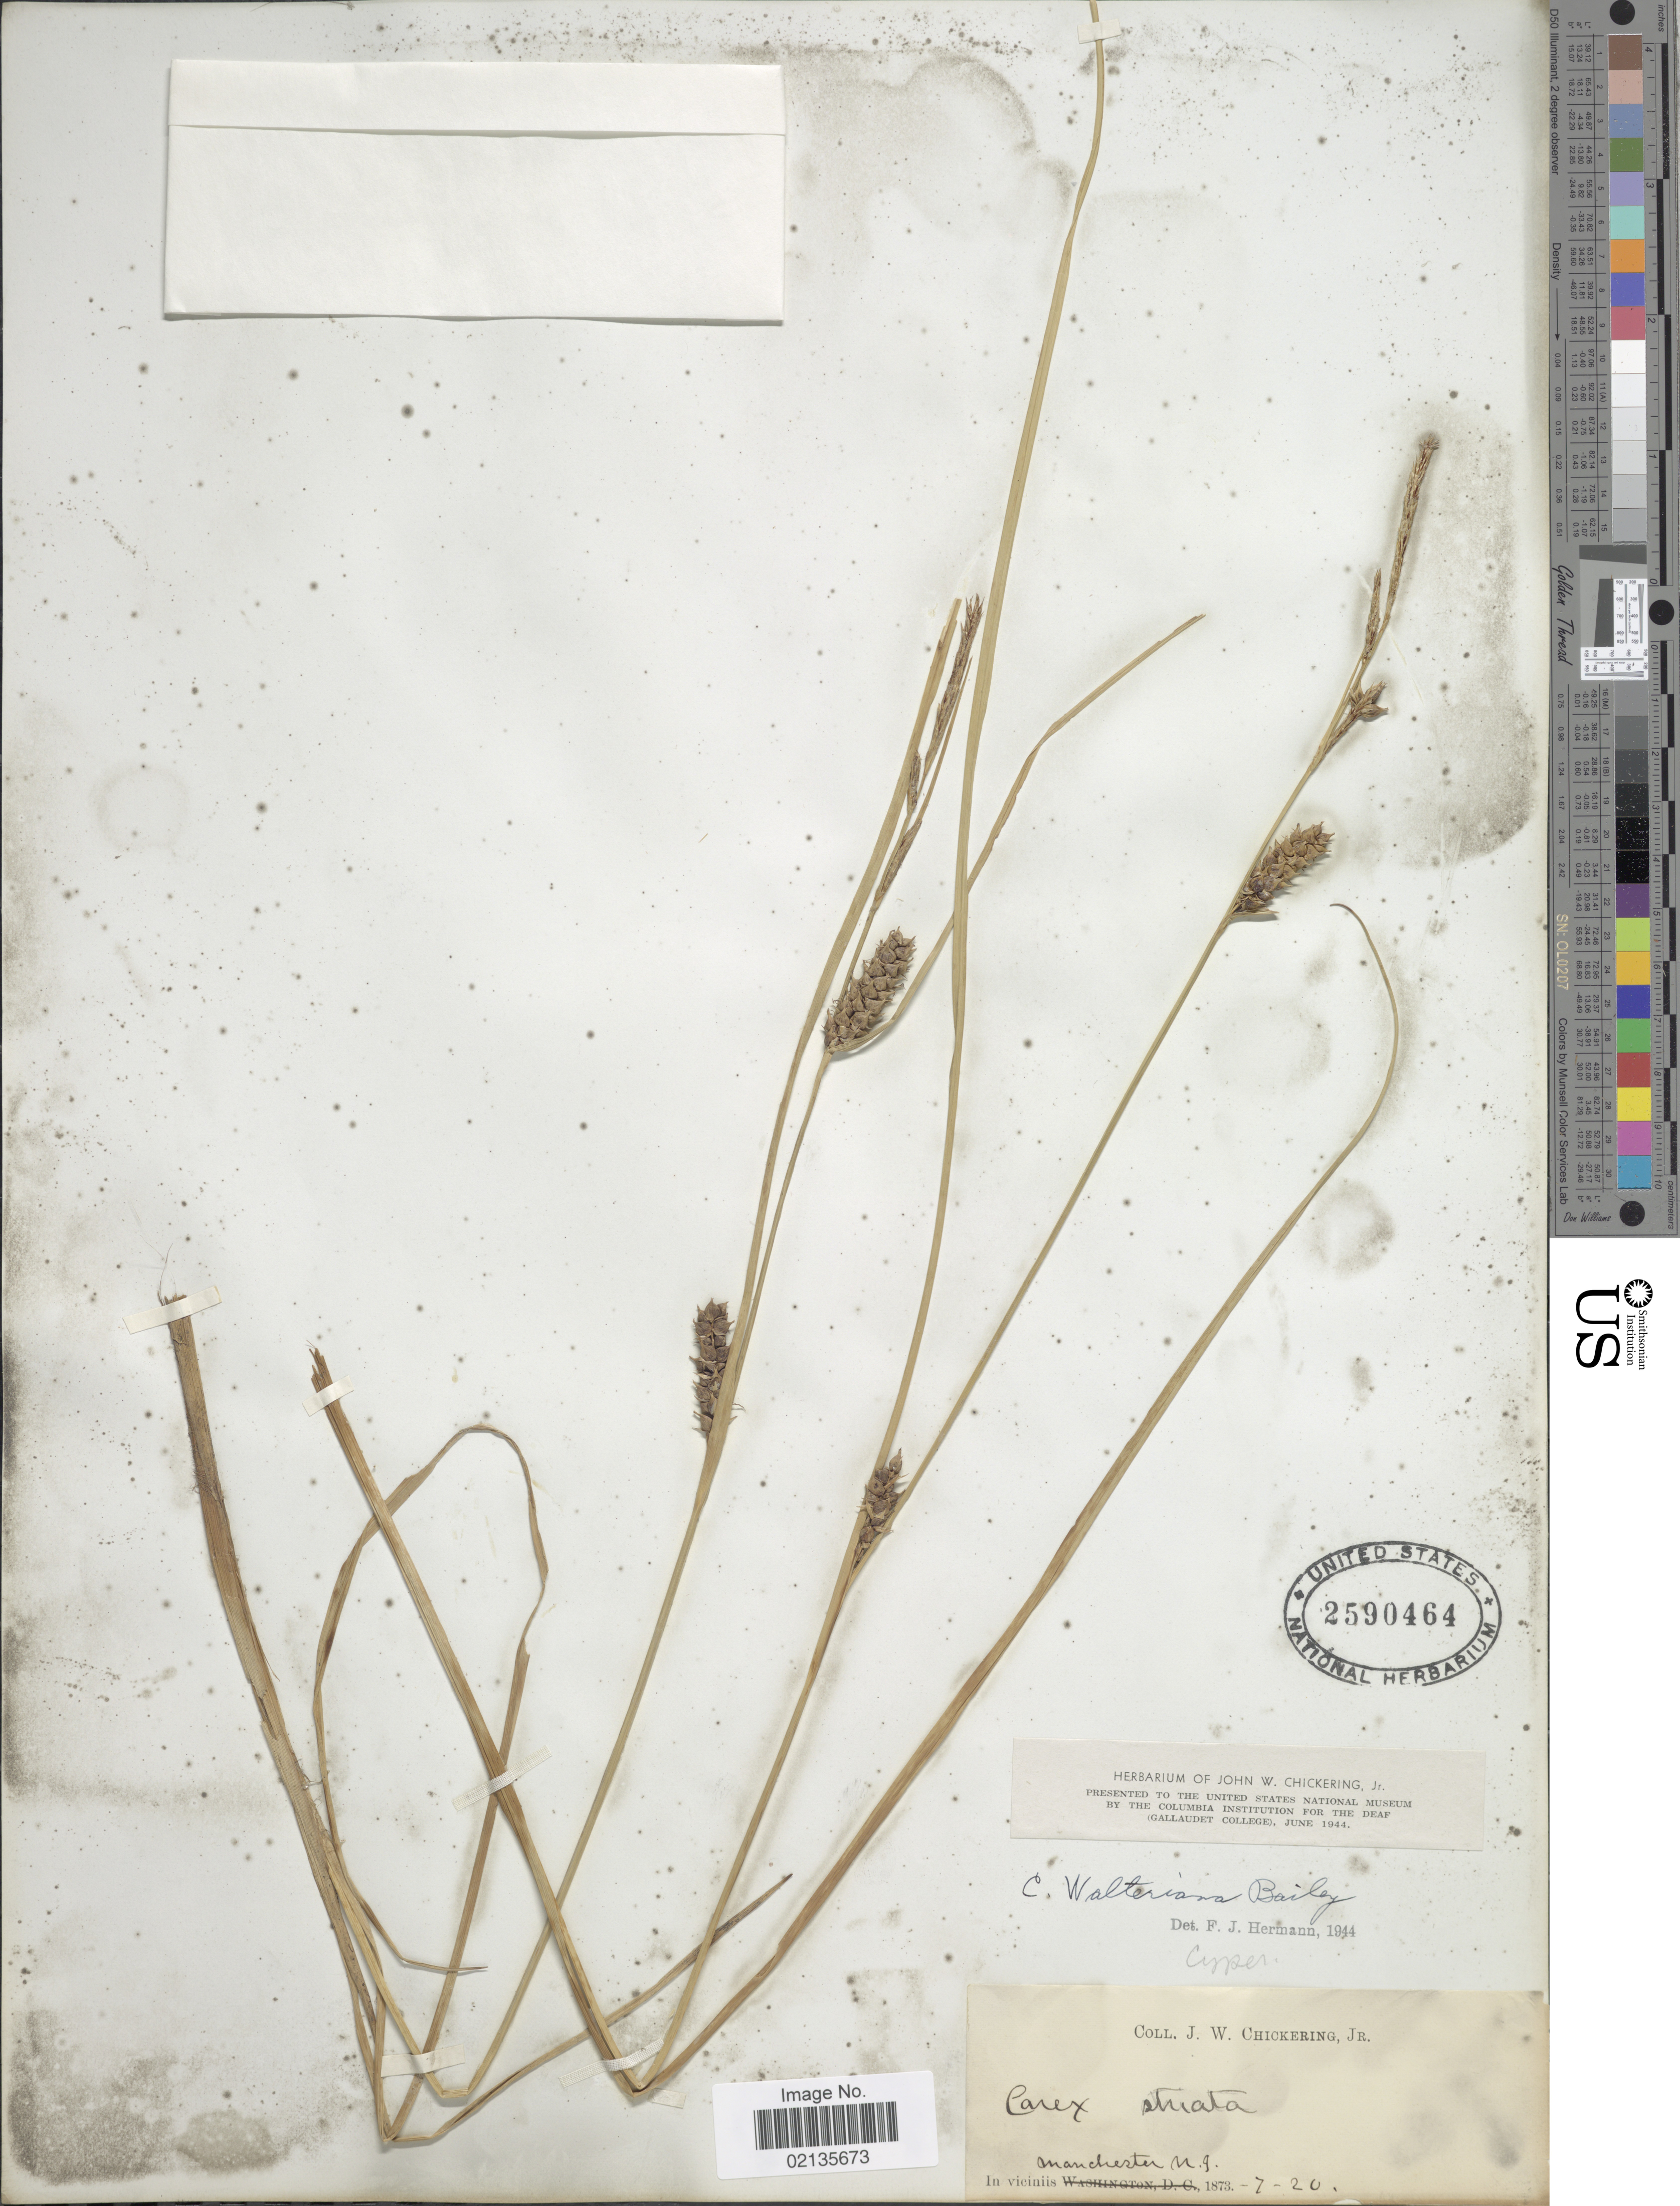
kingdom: Plantae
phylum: Tracheophyta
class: Liliopsida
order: Poales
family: Cyperaceae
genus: Carex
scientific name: Carex striata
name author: Michx.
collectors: J. W. Chickering Jr.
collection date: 1873-07-20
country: United States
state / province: New Jersey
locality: Manchester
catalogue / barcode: US 2590464